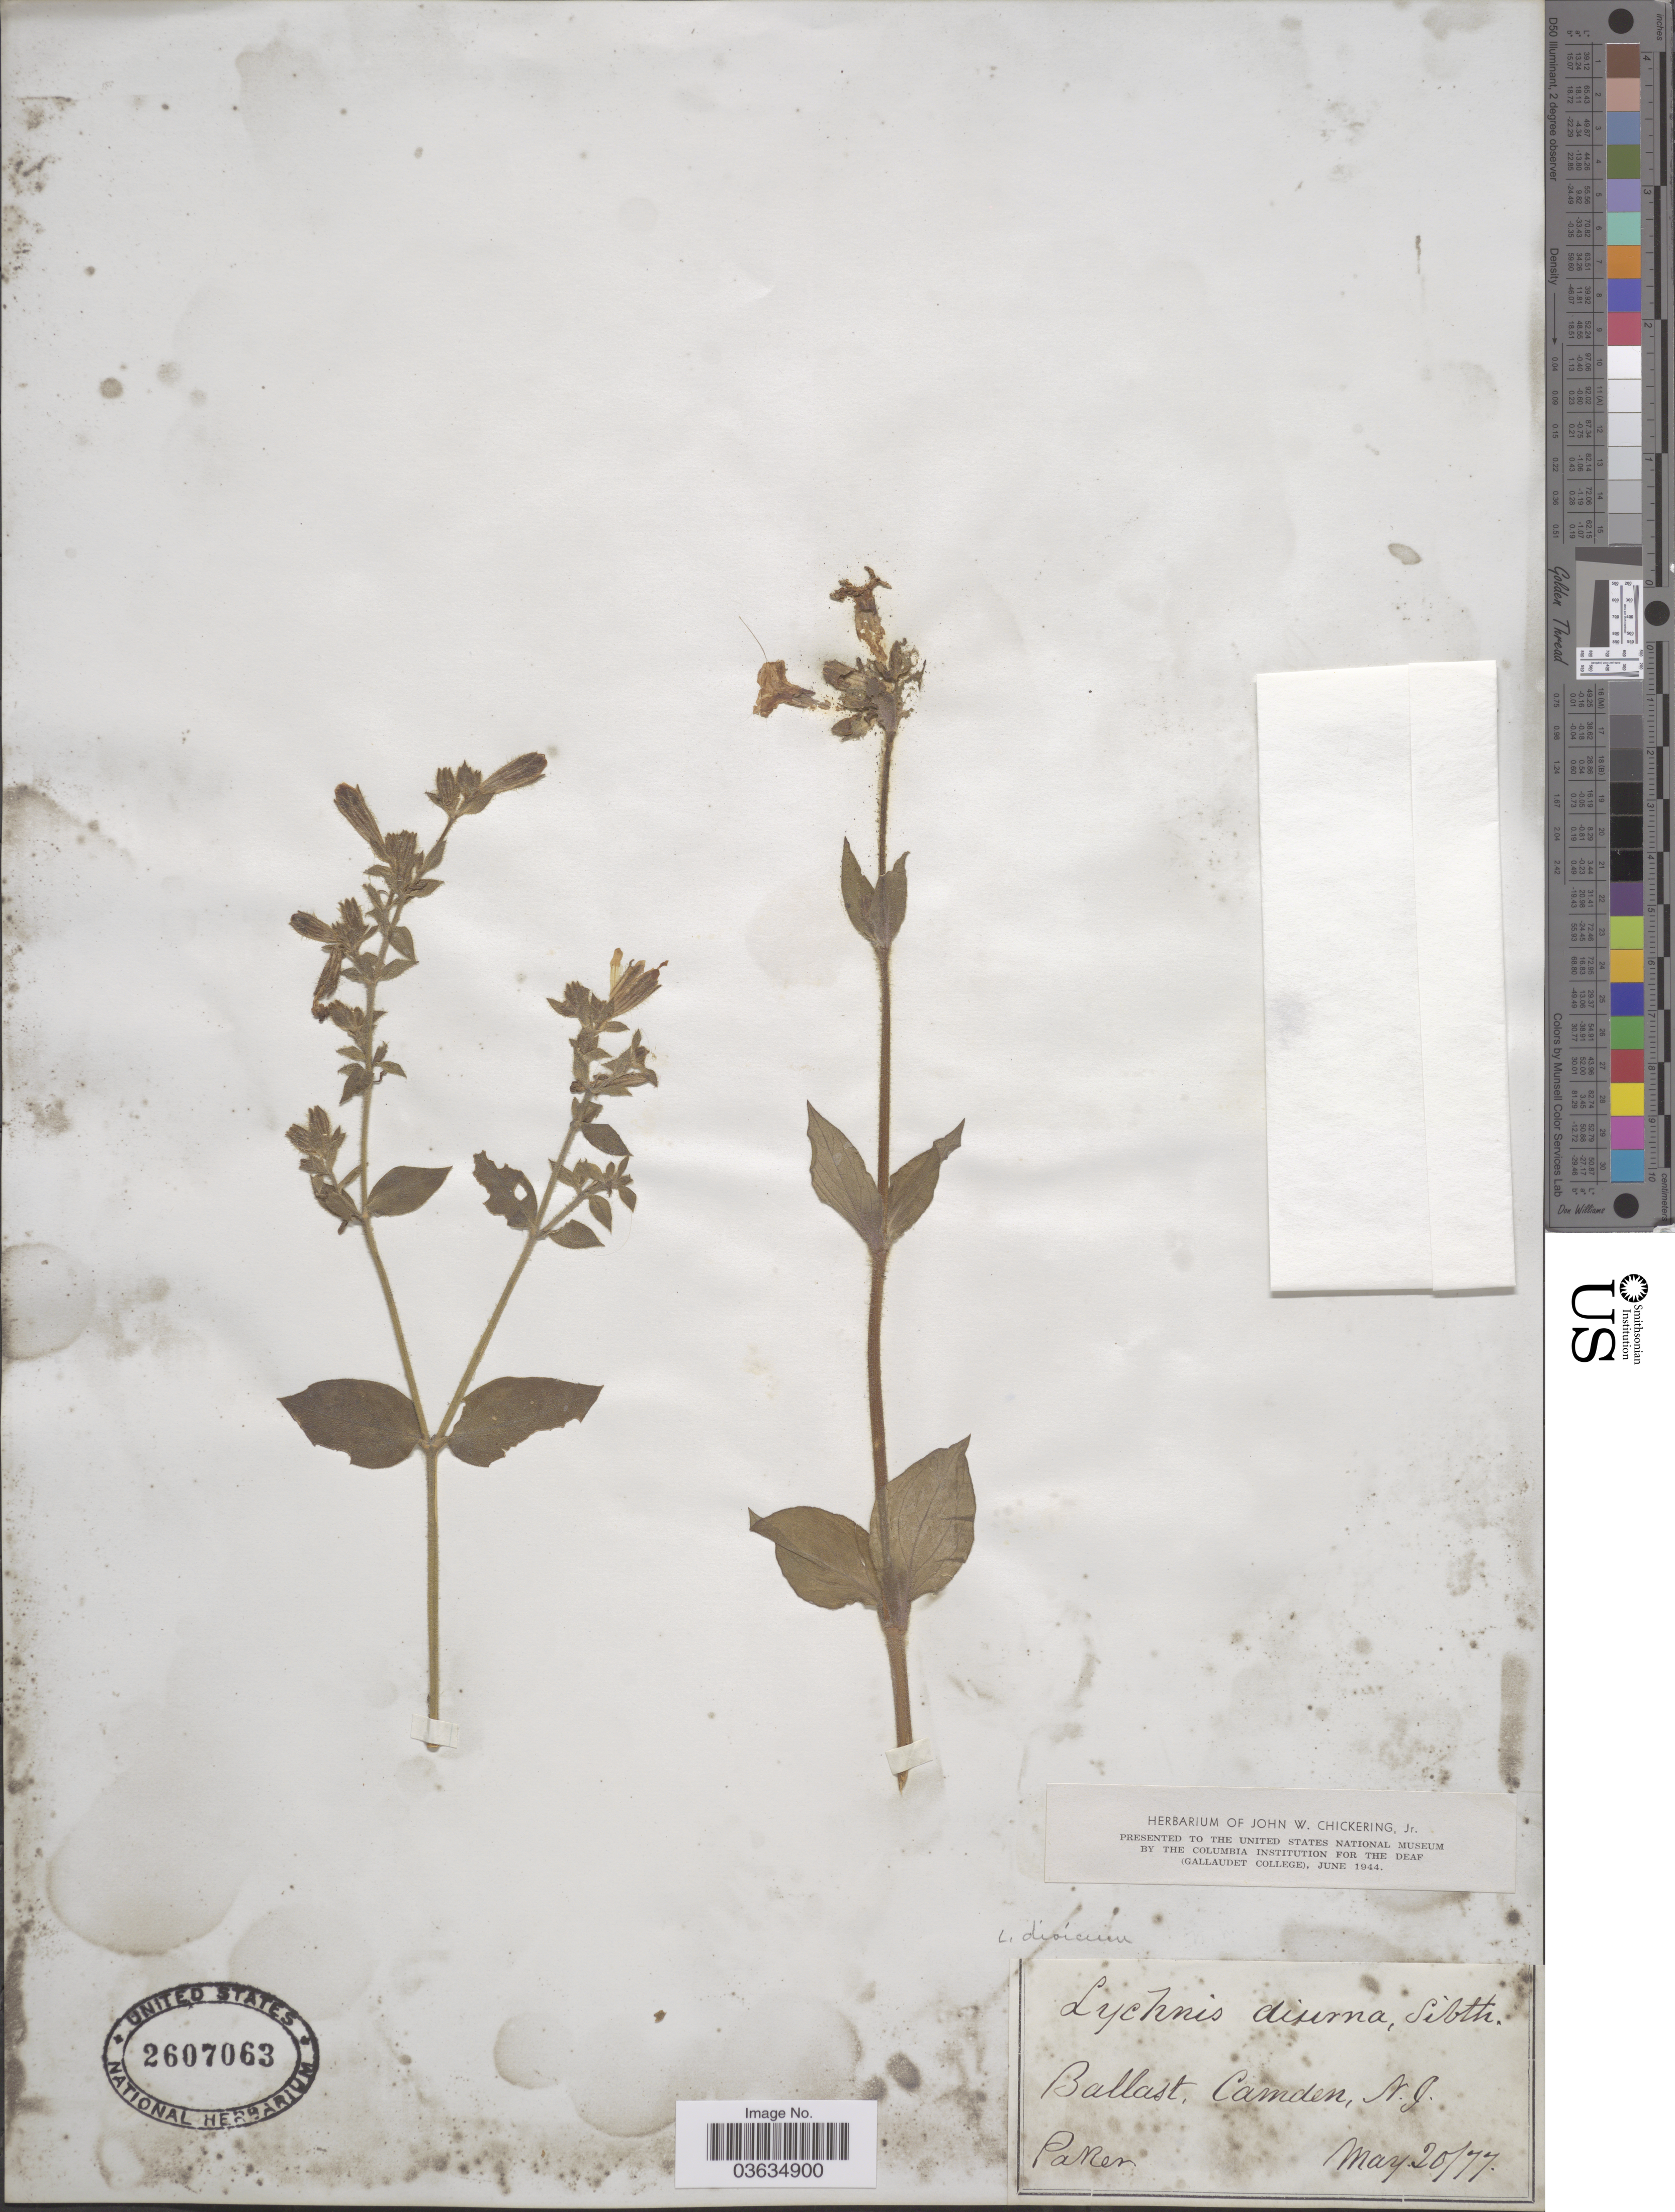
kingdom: Plantae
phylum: Tracheophyta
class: Magnoliopsida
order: Caryophyllales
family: Caryophyllaceae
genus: Silene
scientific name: Silene dioica subsp. dioica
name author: (L.) Clairv.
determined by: Strong, Mark T., (BOT), Smithsonian Institution - National Museum of Natural History (UNITED STATES)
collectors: -. Parker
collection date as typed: Transcribed d/m/y: 20/5/77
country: United States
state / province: New Jersey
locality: Ballast, Camden.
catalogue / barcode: US 2607063